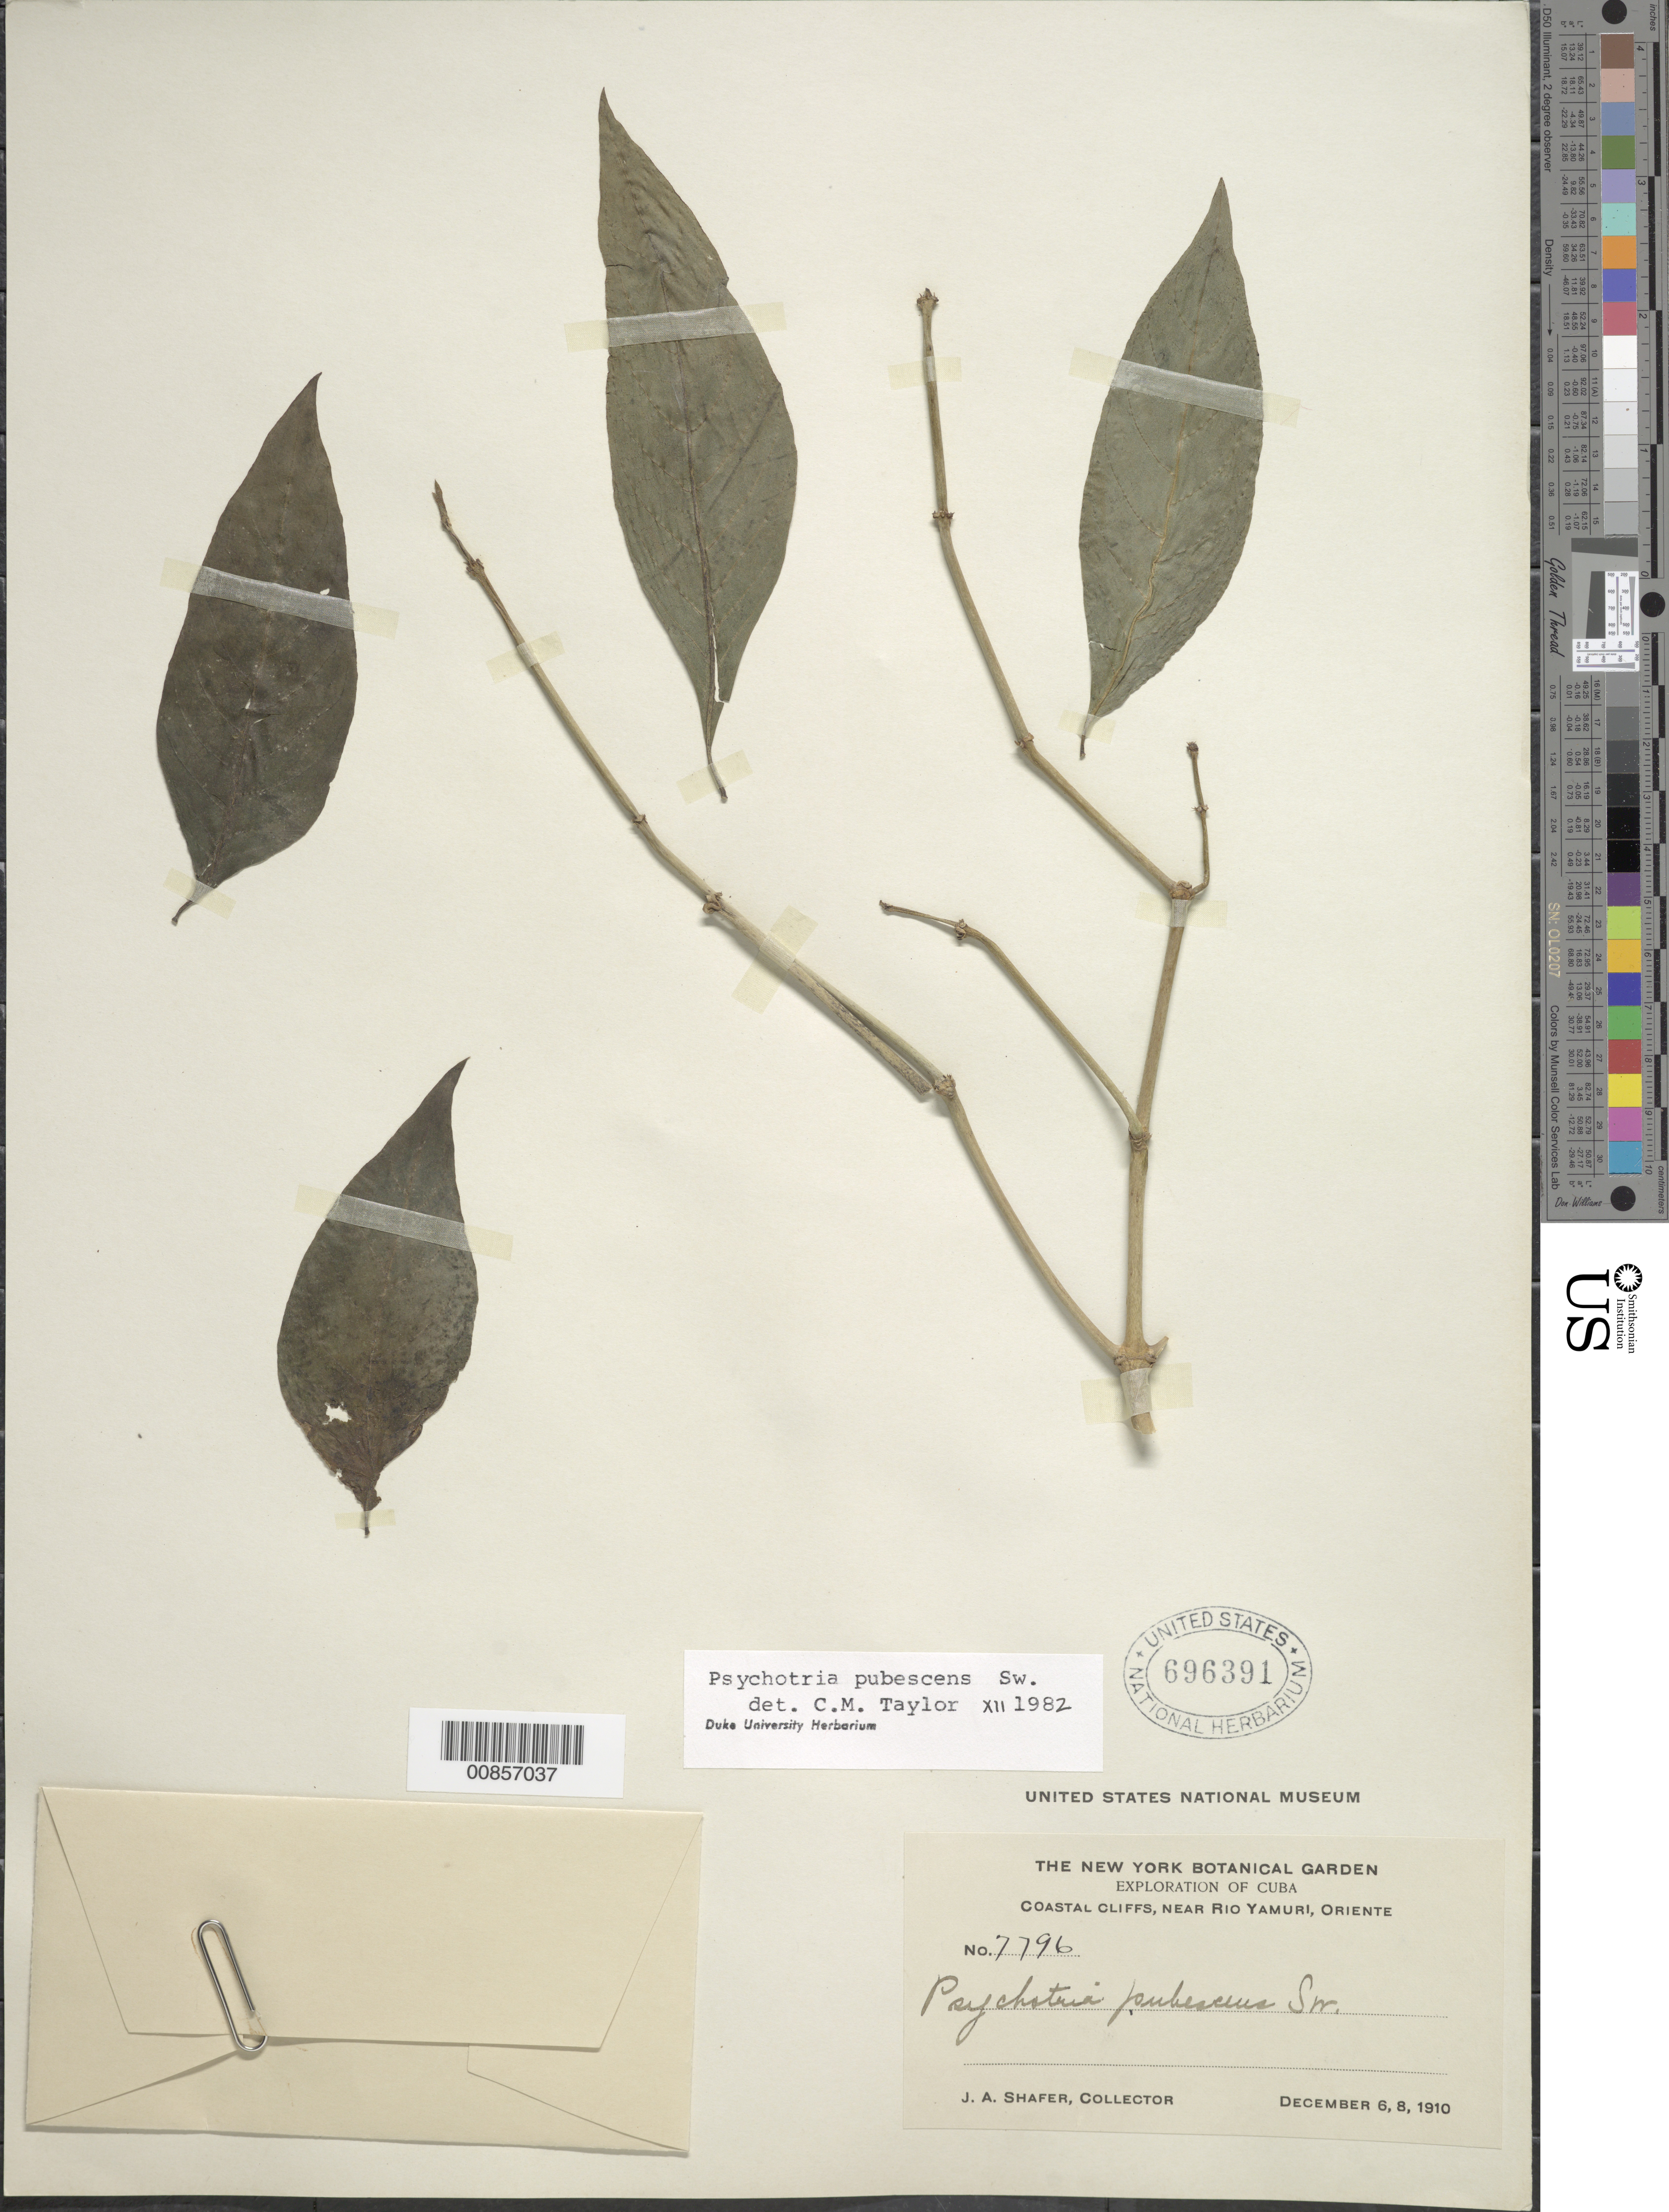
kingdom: Plantae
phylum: Tracheophyta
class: Magnoliopsida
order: Gentianales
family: Rubiaceae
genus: Psychotria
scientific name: Psychotria pubescens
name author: Sw.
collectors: J. A. Shafer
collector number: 7796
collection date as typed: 06 Dec 1910 and 08 Dec 1910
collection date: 1910-12-06,1910-12-08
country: Cuba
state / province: Oriente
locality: Near Rio Yamuri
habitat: Coastal cliffs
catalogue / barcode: US 696391